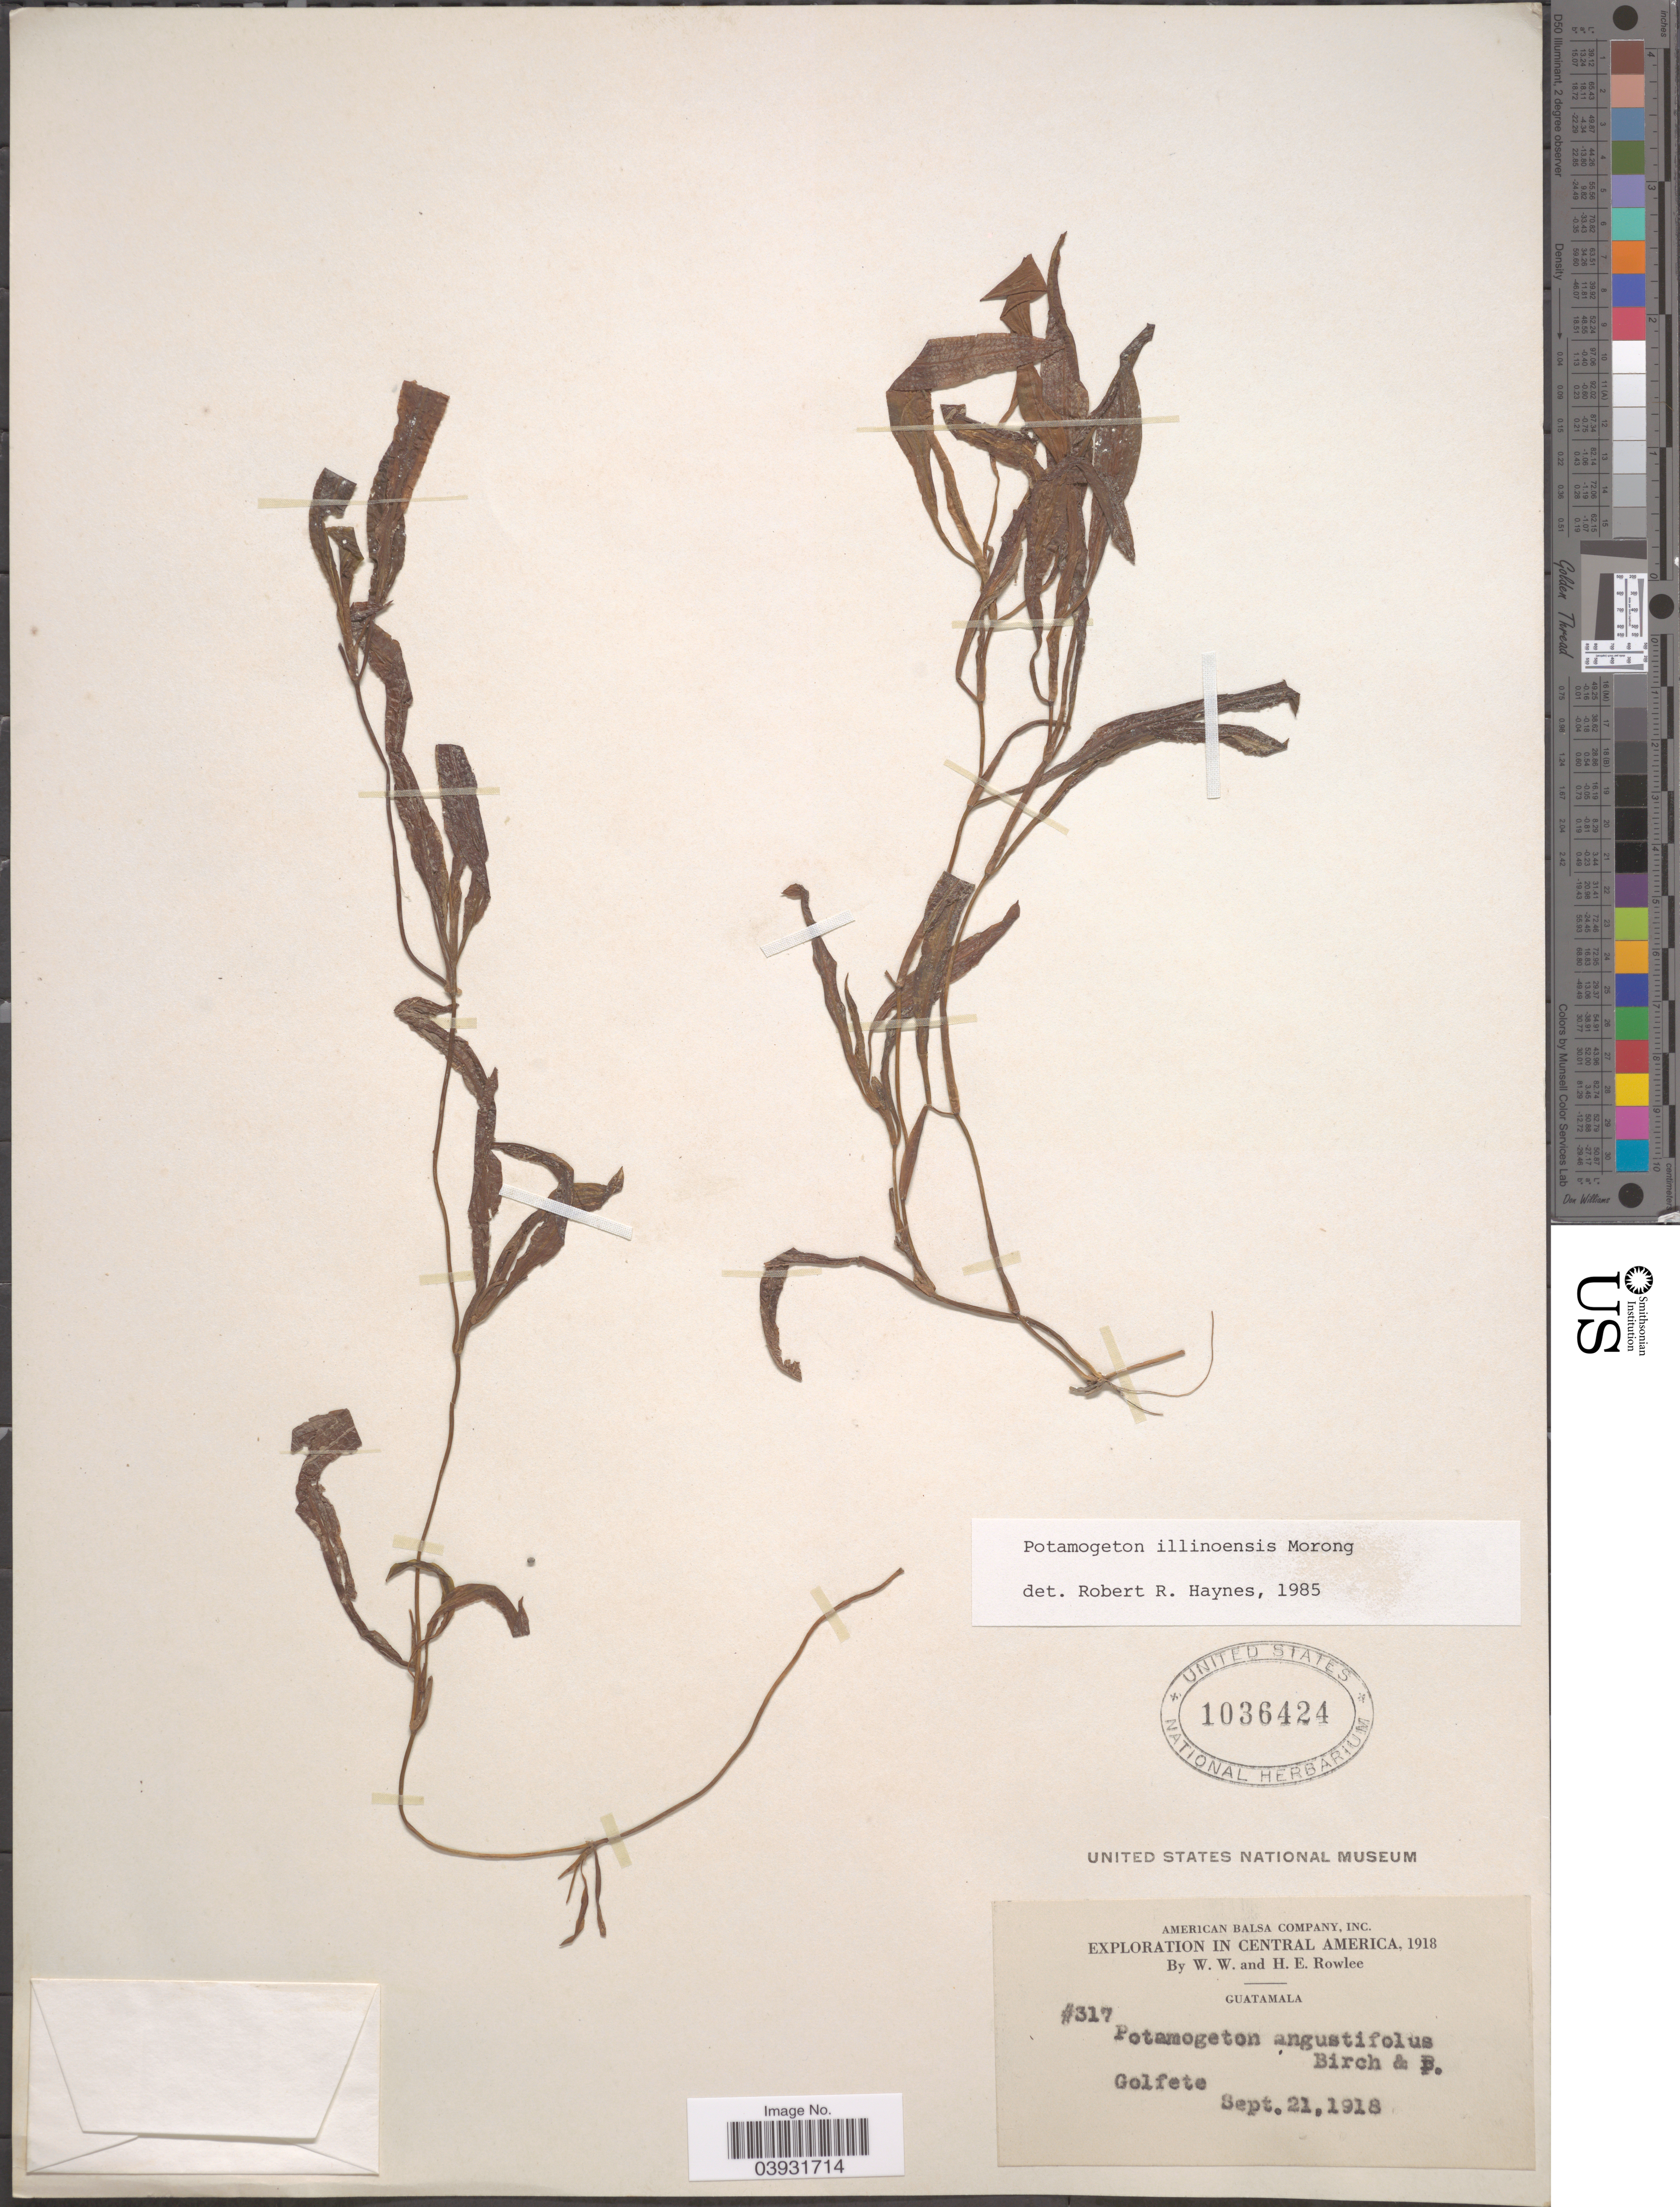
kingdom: Plantae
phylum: Tracheophyta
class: Liliopsida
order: Alismatales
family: Potamogetonaceae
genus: Potamogeton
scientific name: Potamogeton illinoensis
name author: Morong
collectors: W. W. Rowlee & H. E. Rowlee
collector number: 317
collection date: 1918-09-21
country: Guatemala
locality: Golfete.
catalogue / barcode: US 1036424